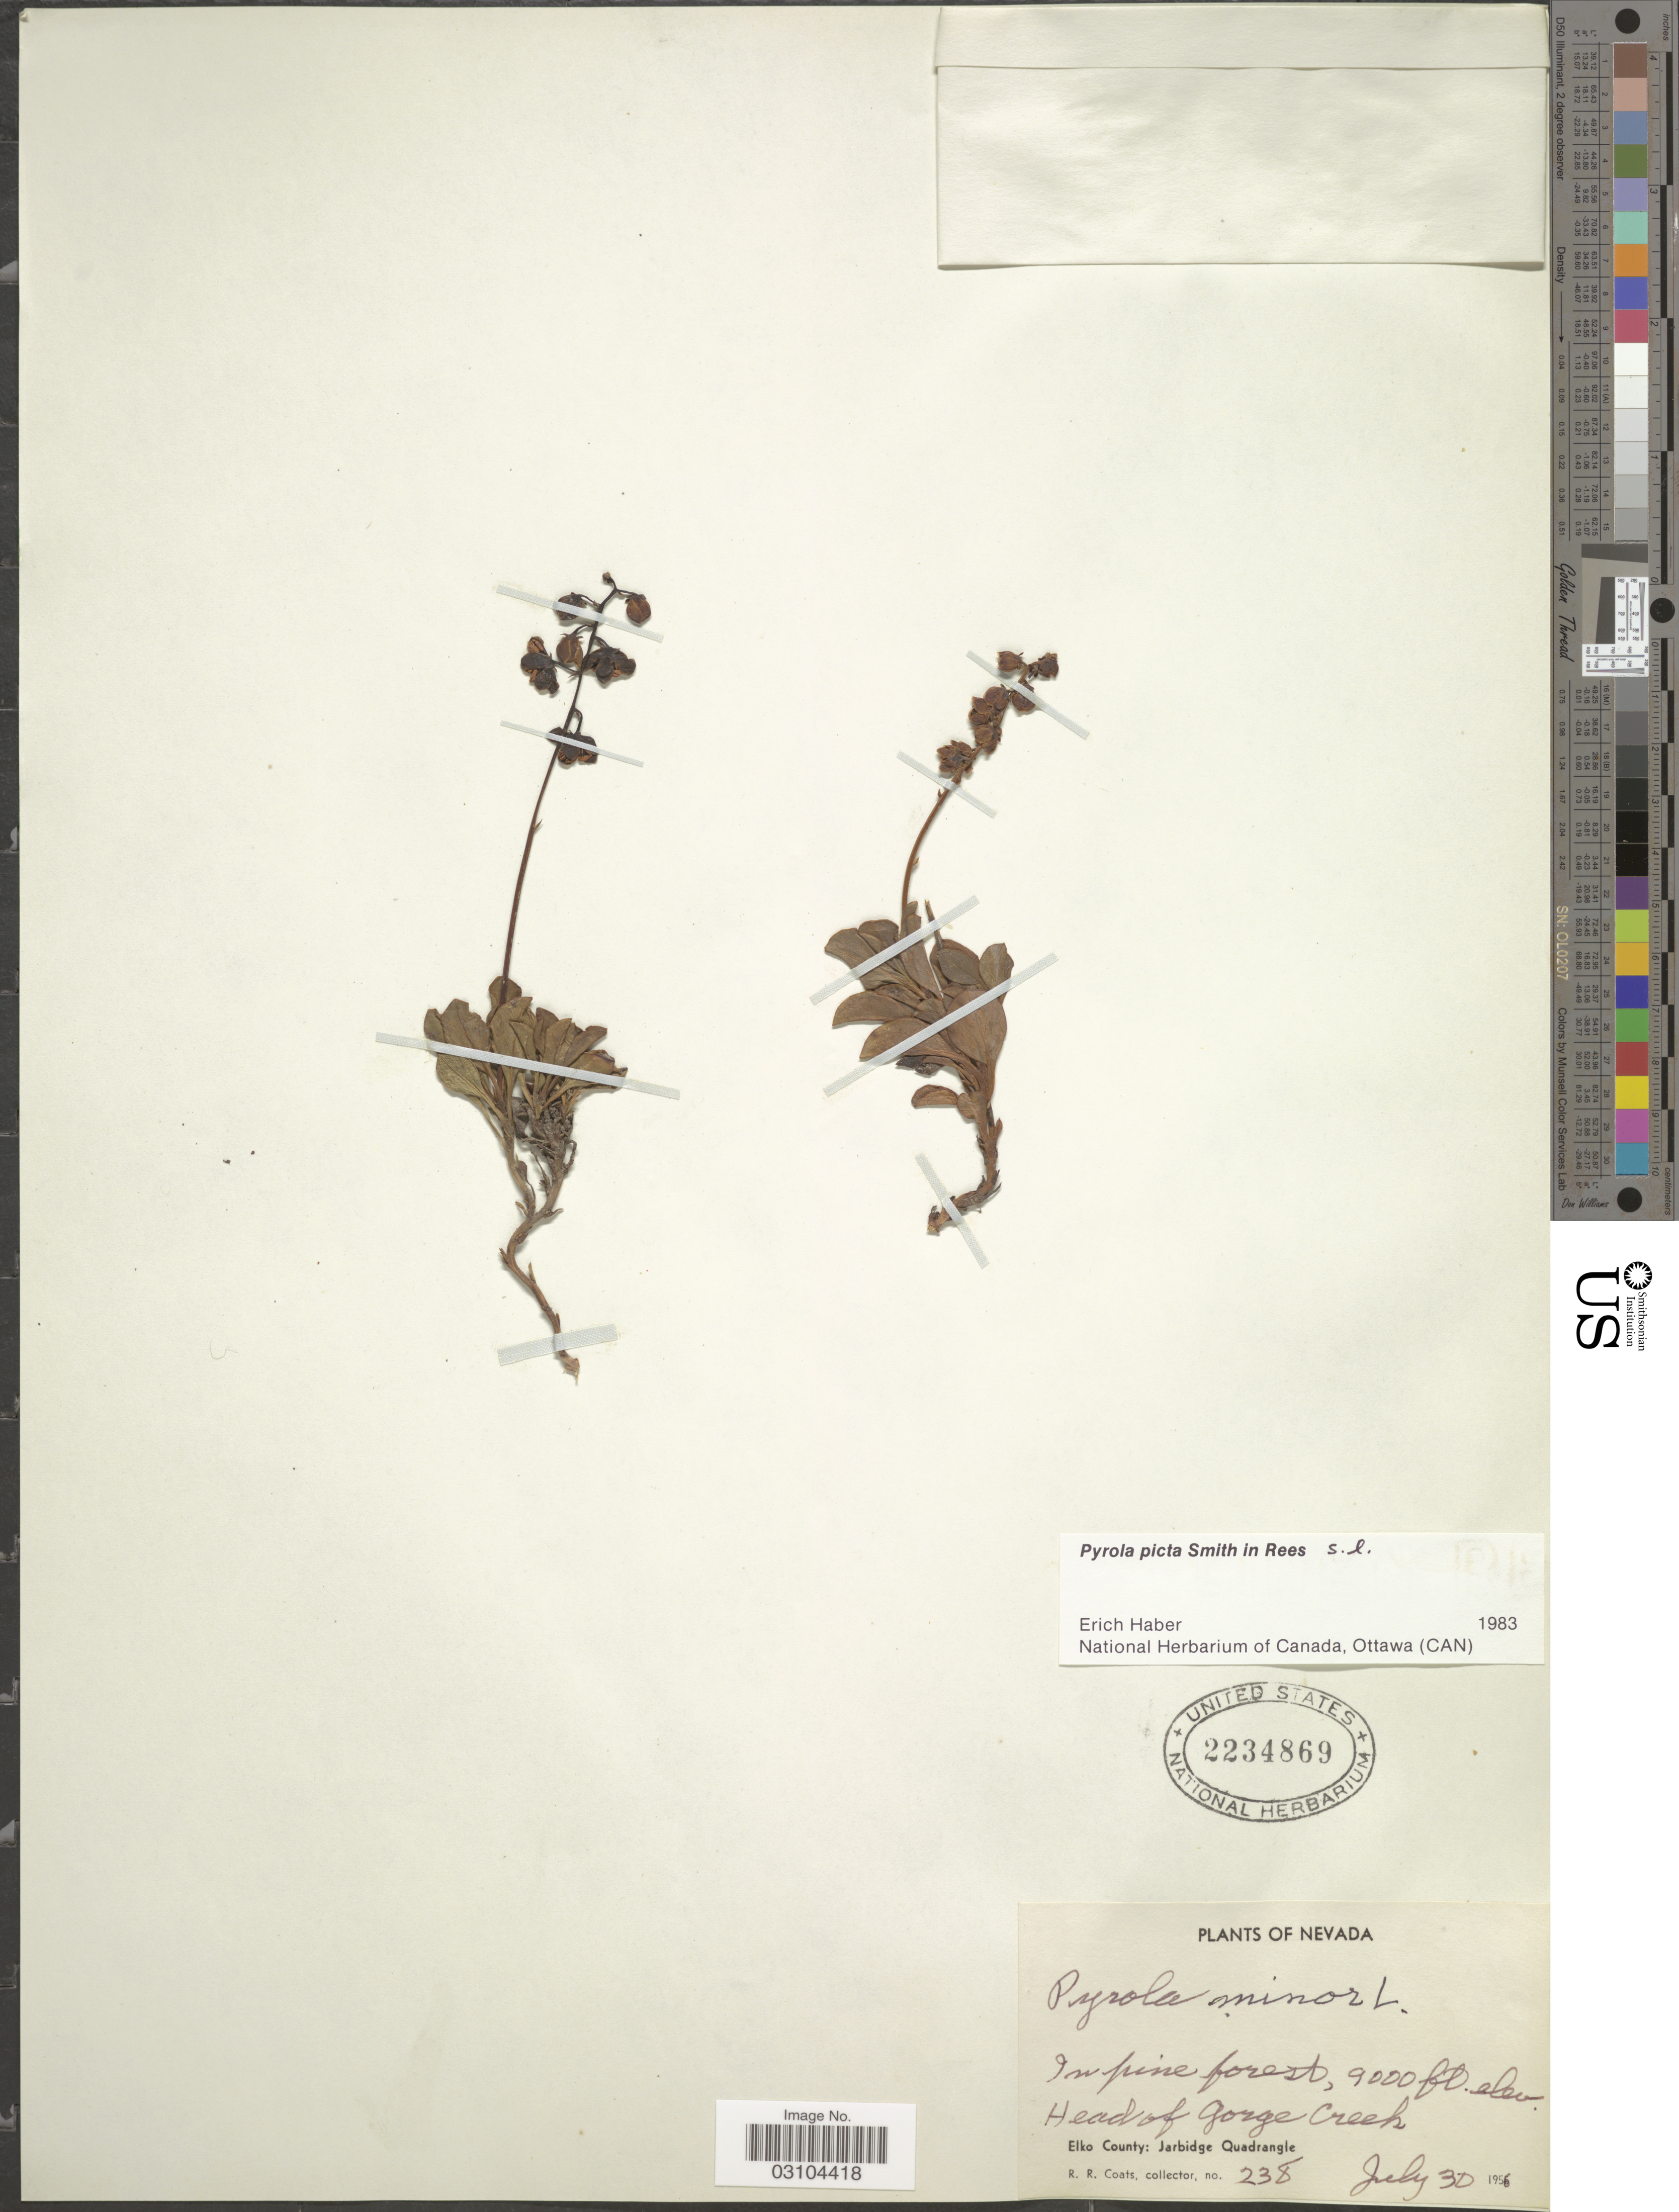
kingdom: Plantae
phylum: Tracheophyta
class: Magnoliopsida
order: Ericales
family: Ericaceae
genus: Pyrola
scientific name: Pyrola picta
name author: Sm. in Rees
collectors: R. Coats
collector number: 238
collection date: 1956-07-30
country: United States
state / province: Nevada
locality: Head of Gorge Creek, Elko County: Jarbridge Quadrangle.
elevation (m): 2743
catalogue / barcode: US 2234869